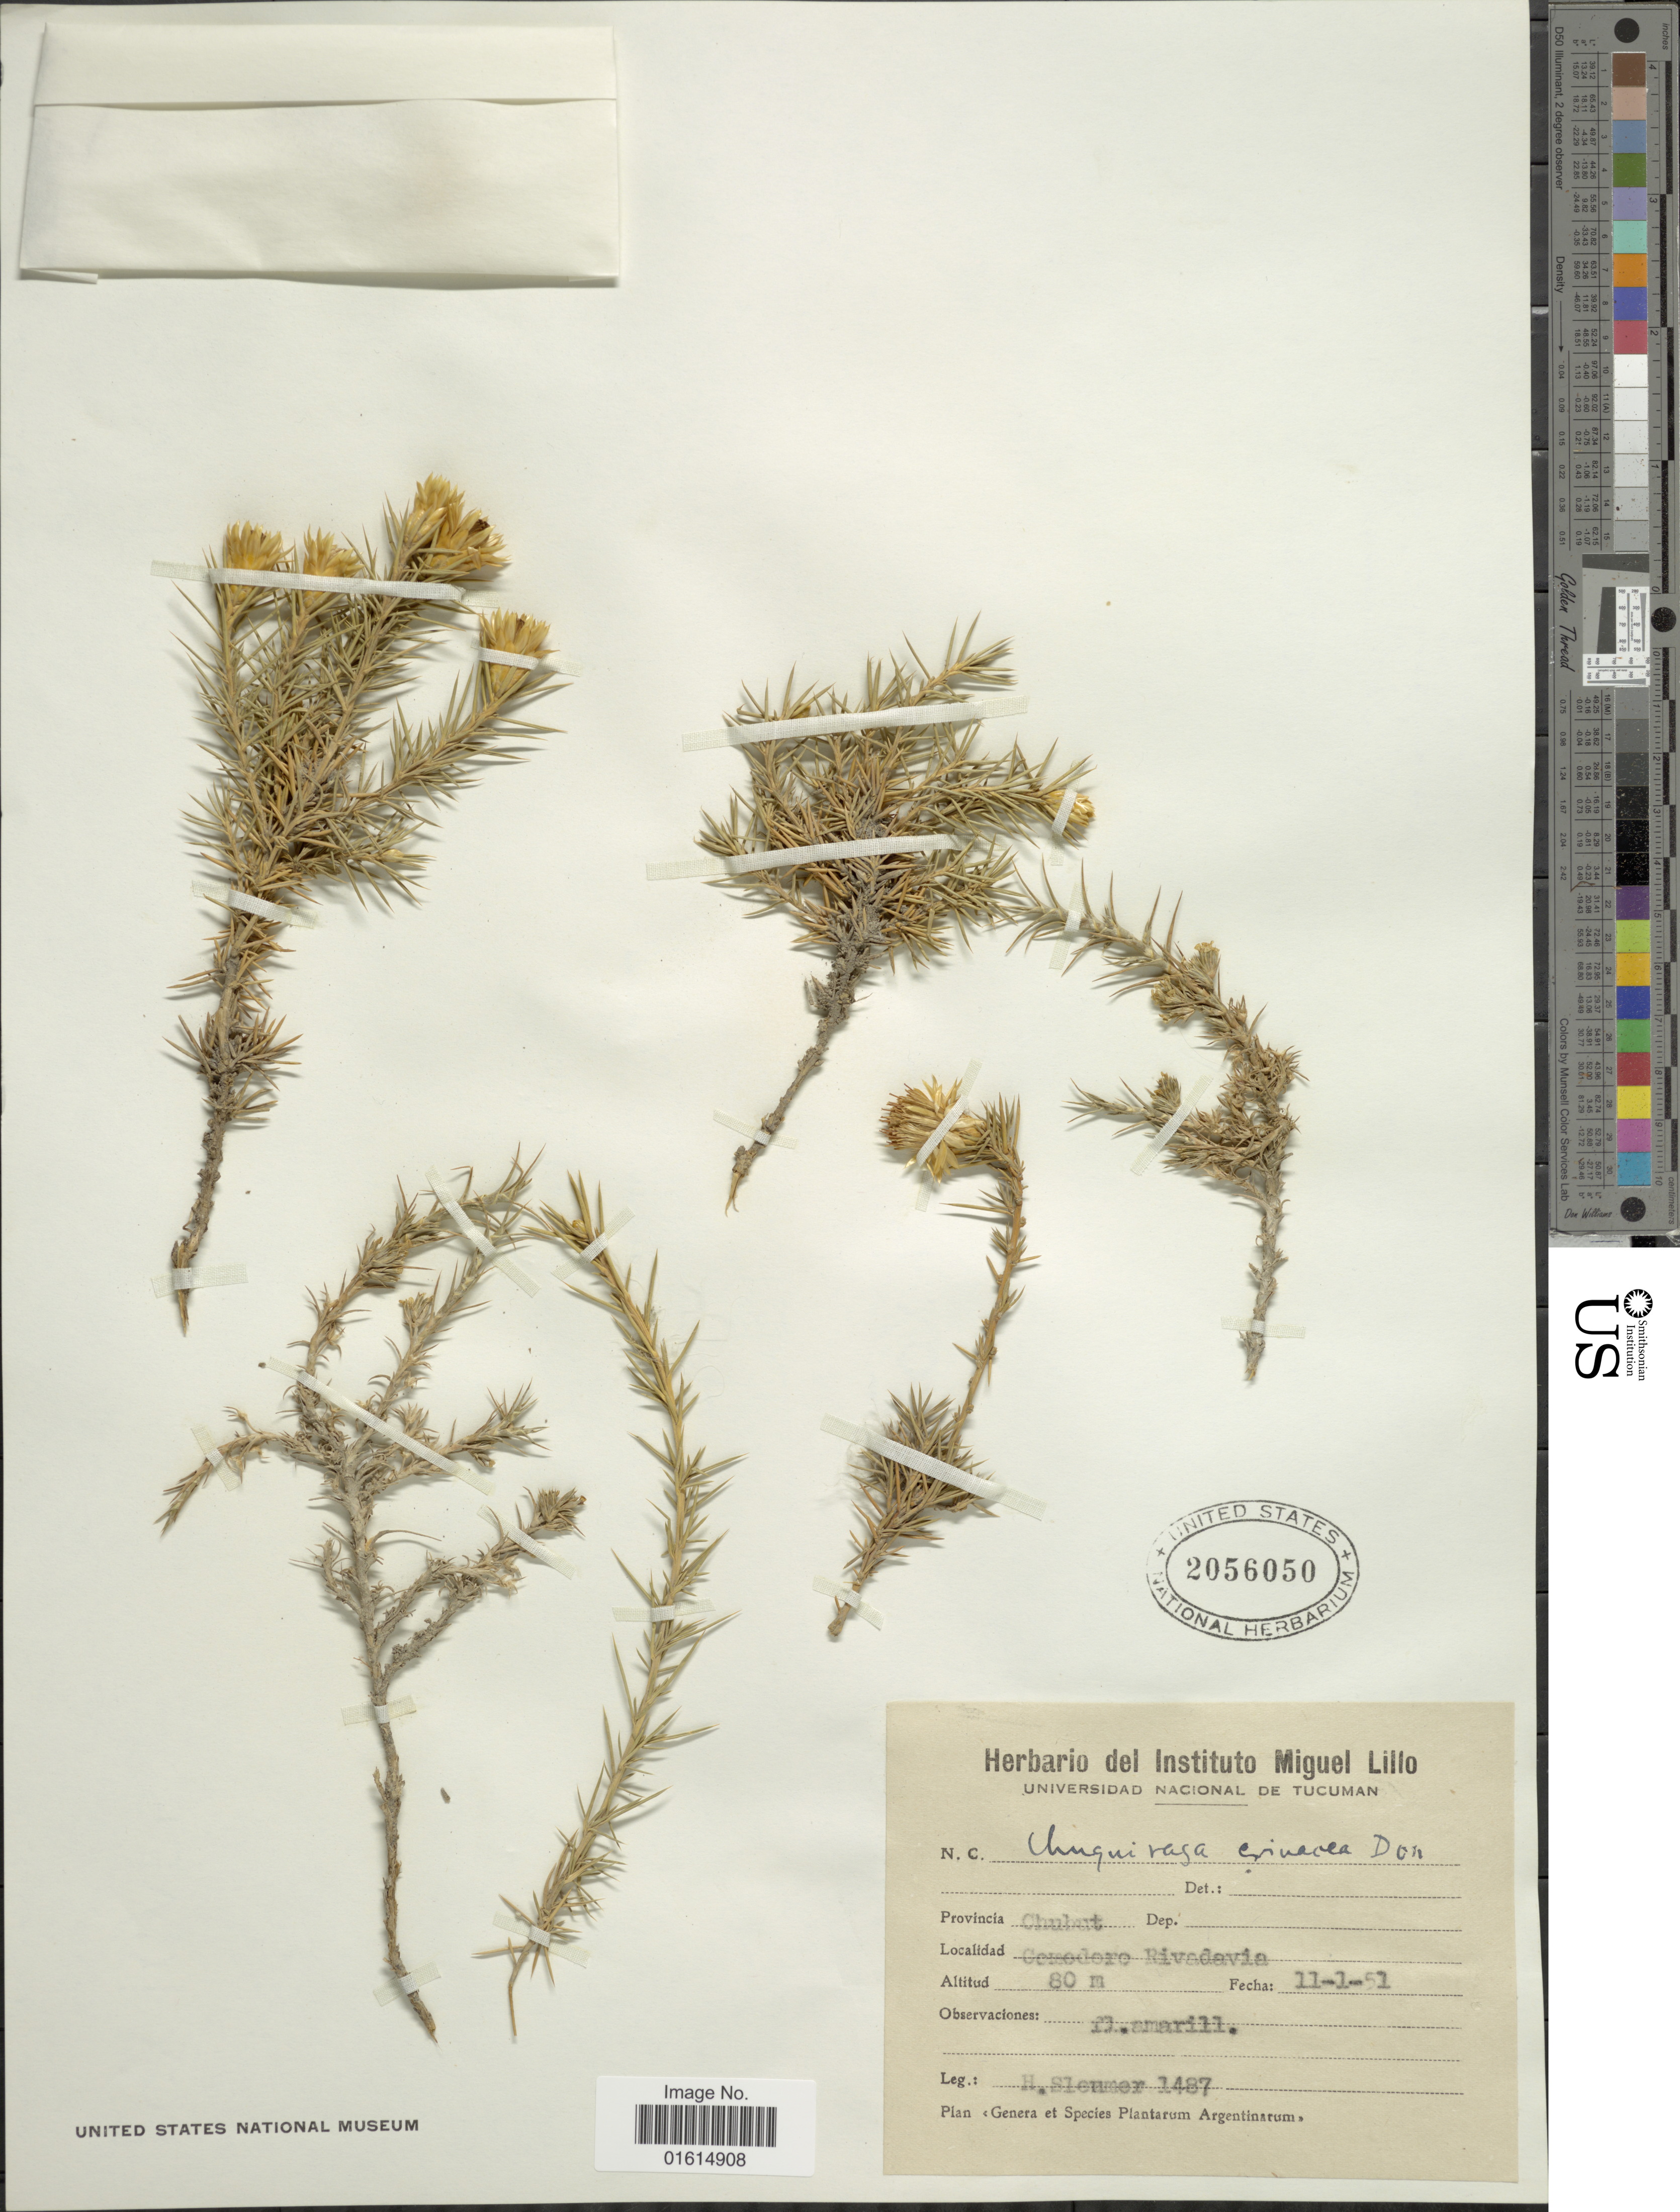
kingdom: Plantae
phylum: Tracheophyta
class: Magnoliopsida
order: Asterales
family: Asteraceae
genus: Chuquiraga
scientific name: Chuquiraga erinacea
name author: D. Don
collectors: H. O. Sleumer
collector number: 1487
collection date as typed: Transcribed d/m/y: 11/1/51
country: Argentina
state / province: Chubut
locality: Provincia Chubut, Comodoro Rivadavia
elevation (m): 80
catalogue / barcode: US 2056050